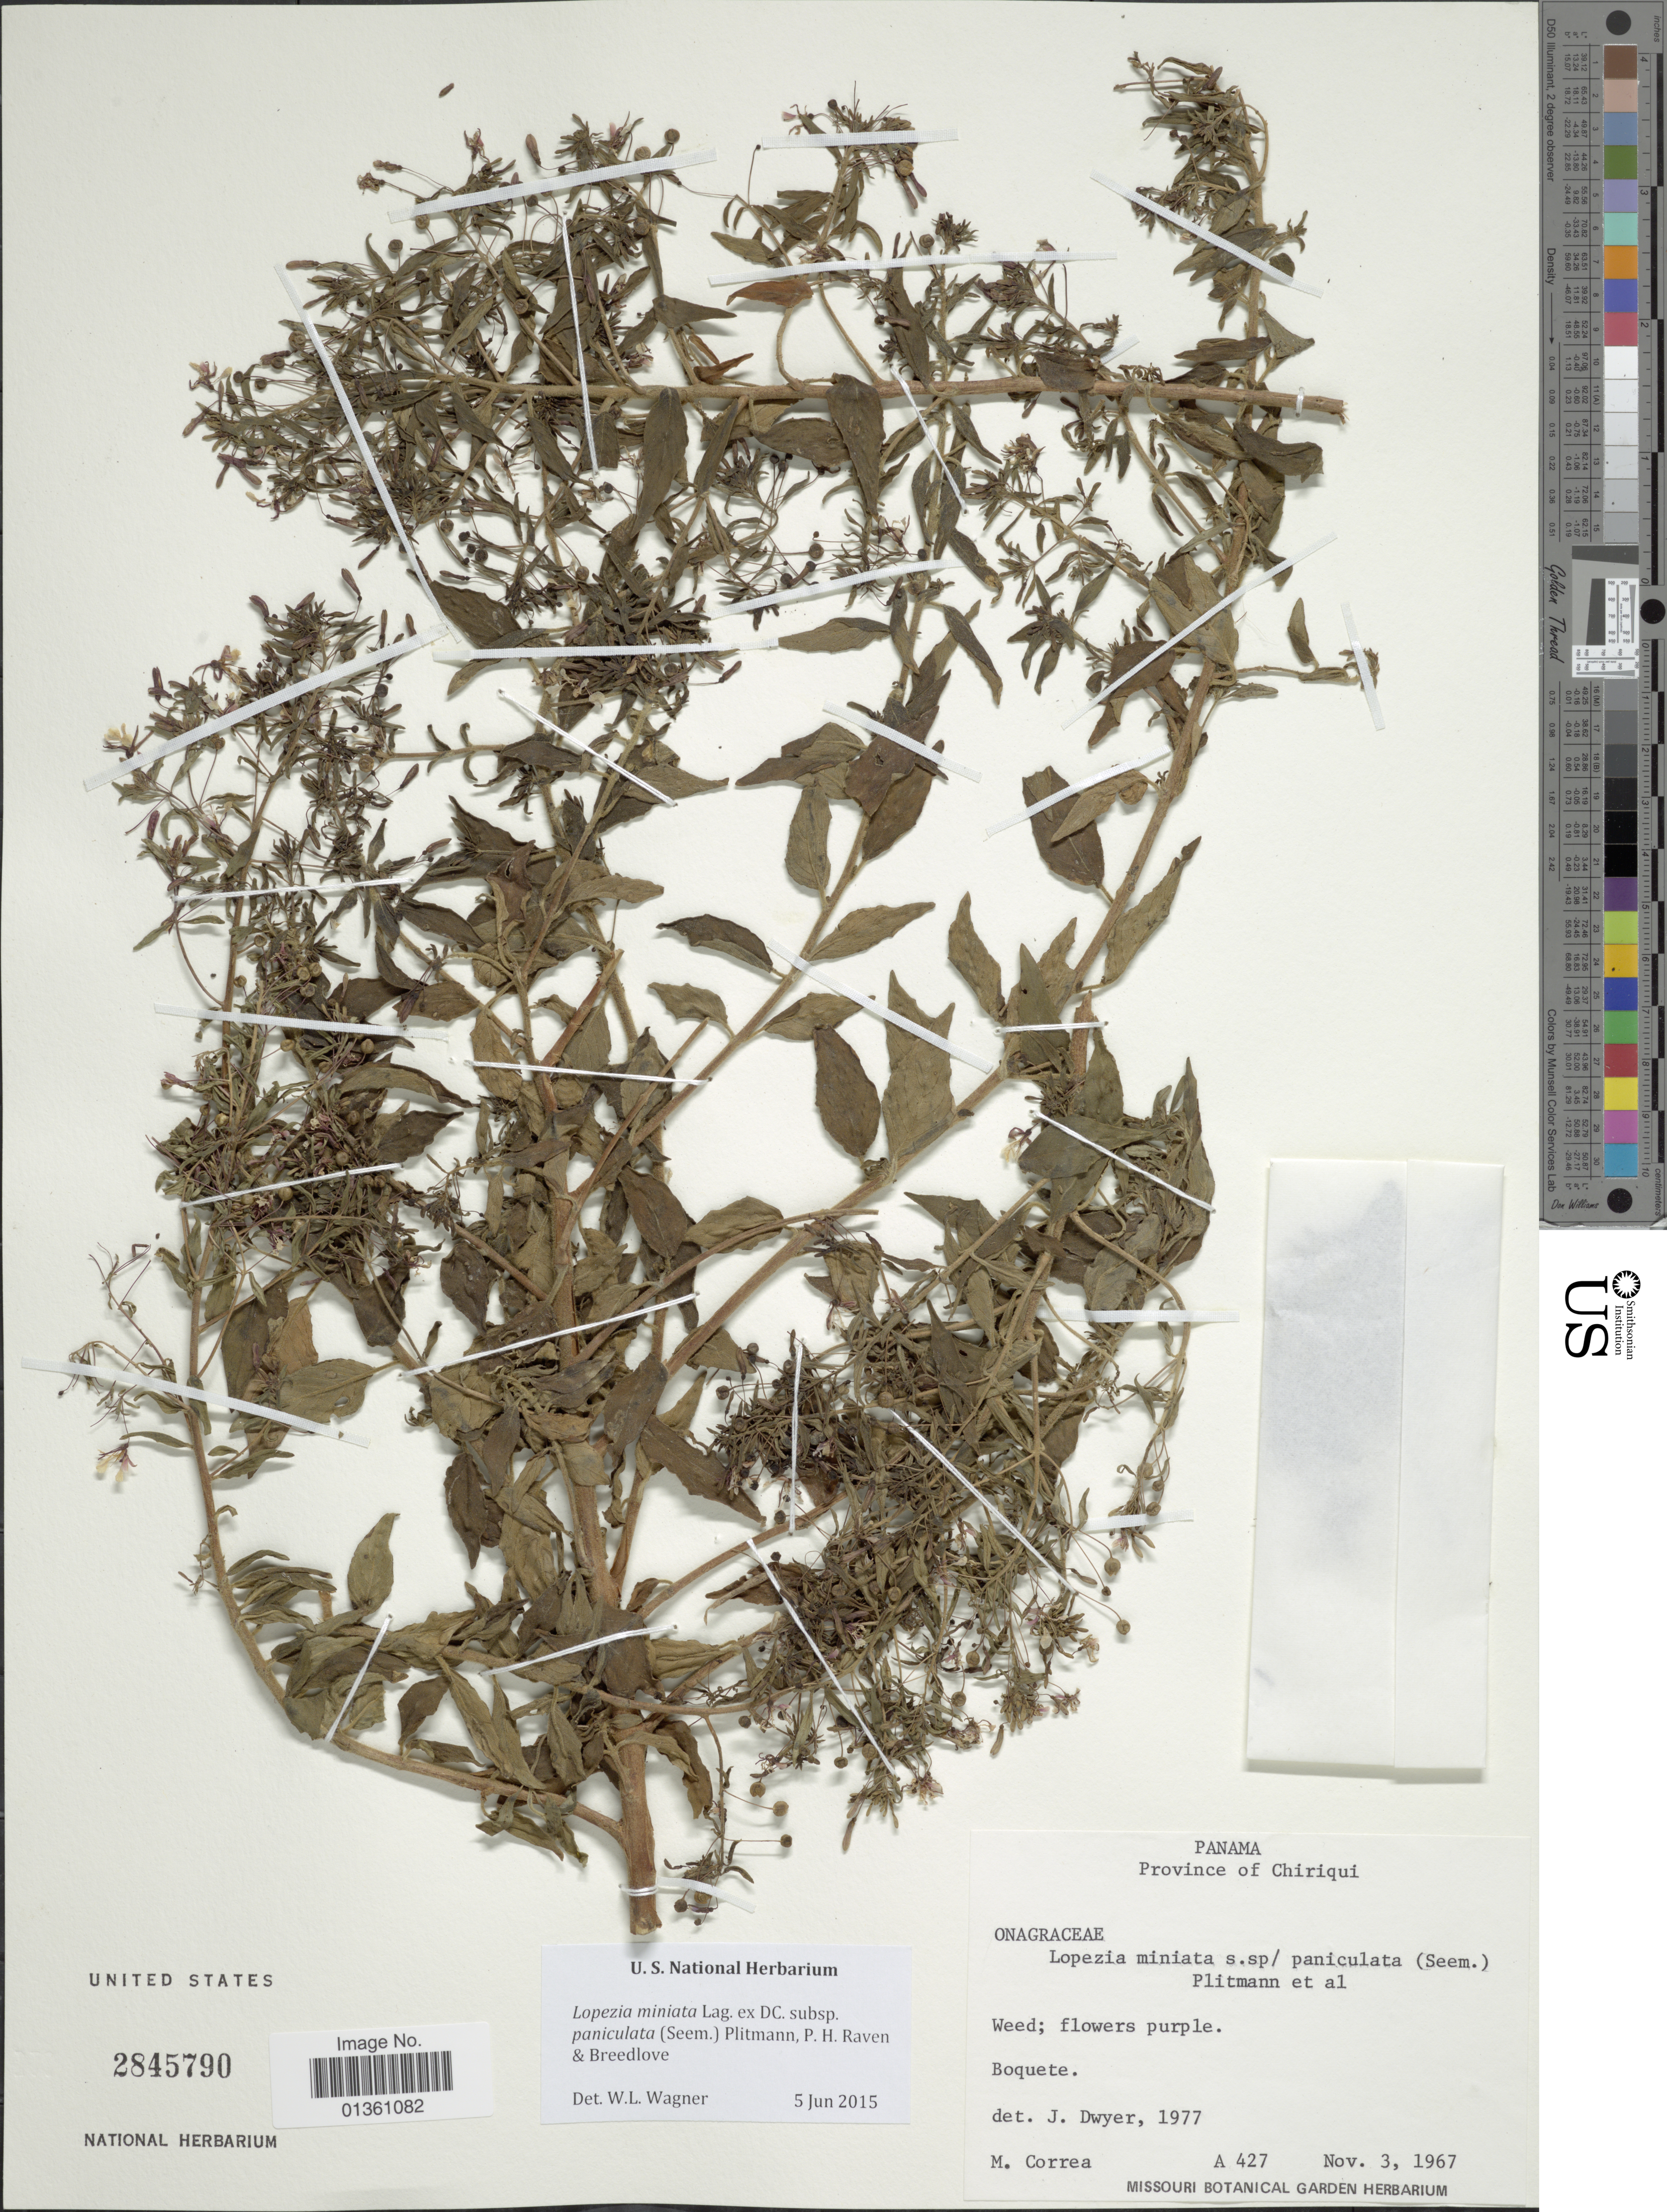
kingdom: Plantae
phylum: Tracheophyta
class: Magnoliopsida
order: Myrtales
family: Onagraceae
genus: Lopezia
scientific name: Lopezia miniata subsp. paniculata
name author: (Seem.) Plitmann et al.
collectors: M. Correa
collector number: A 427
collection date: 1967-11-03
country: Panama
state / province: Chiriqui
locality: Boquete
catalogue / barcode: US 2845790